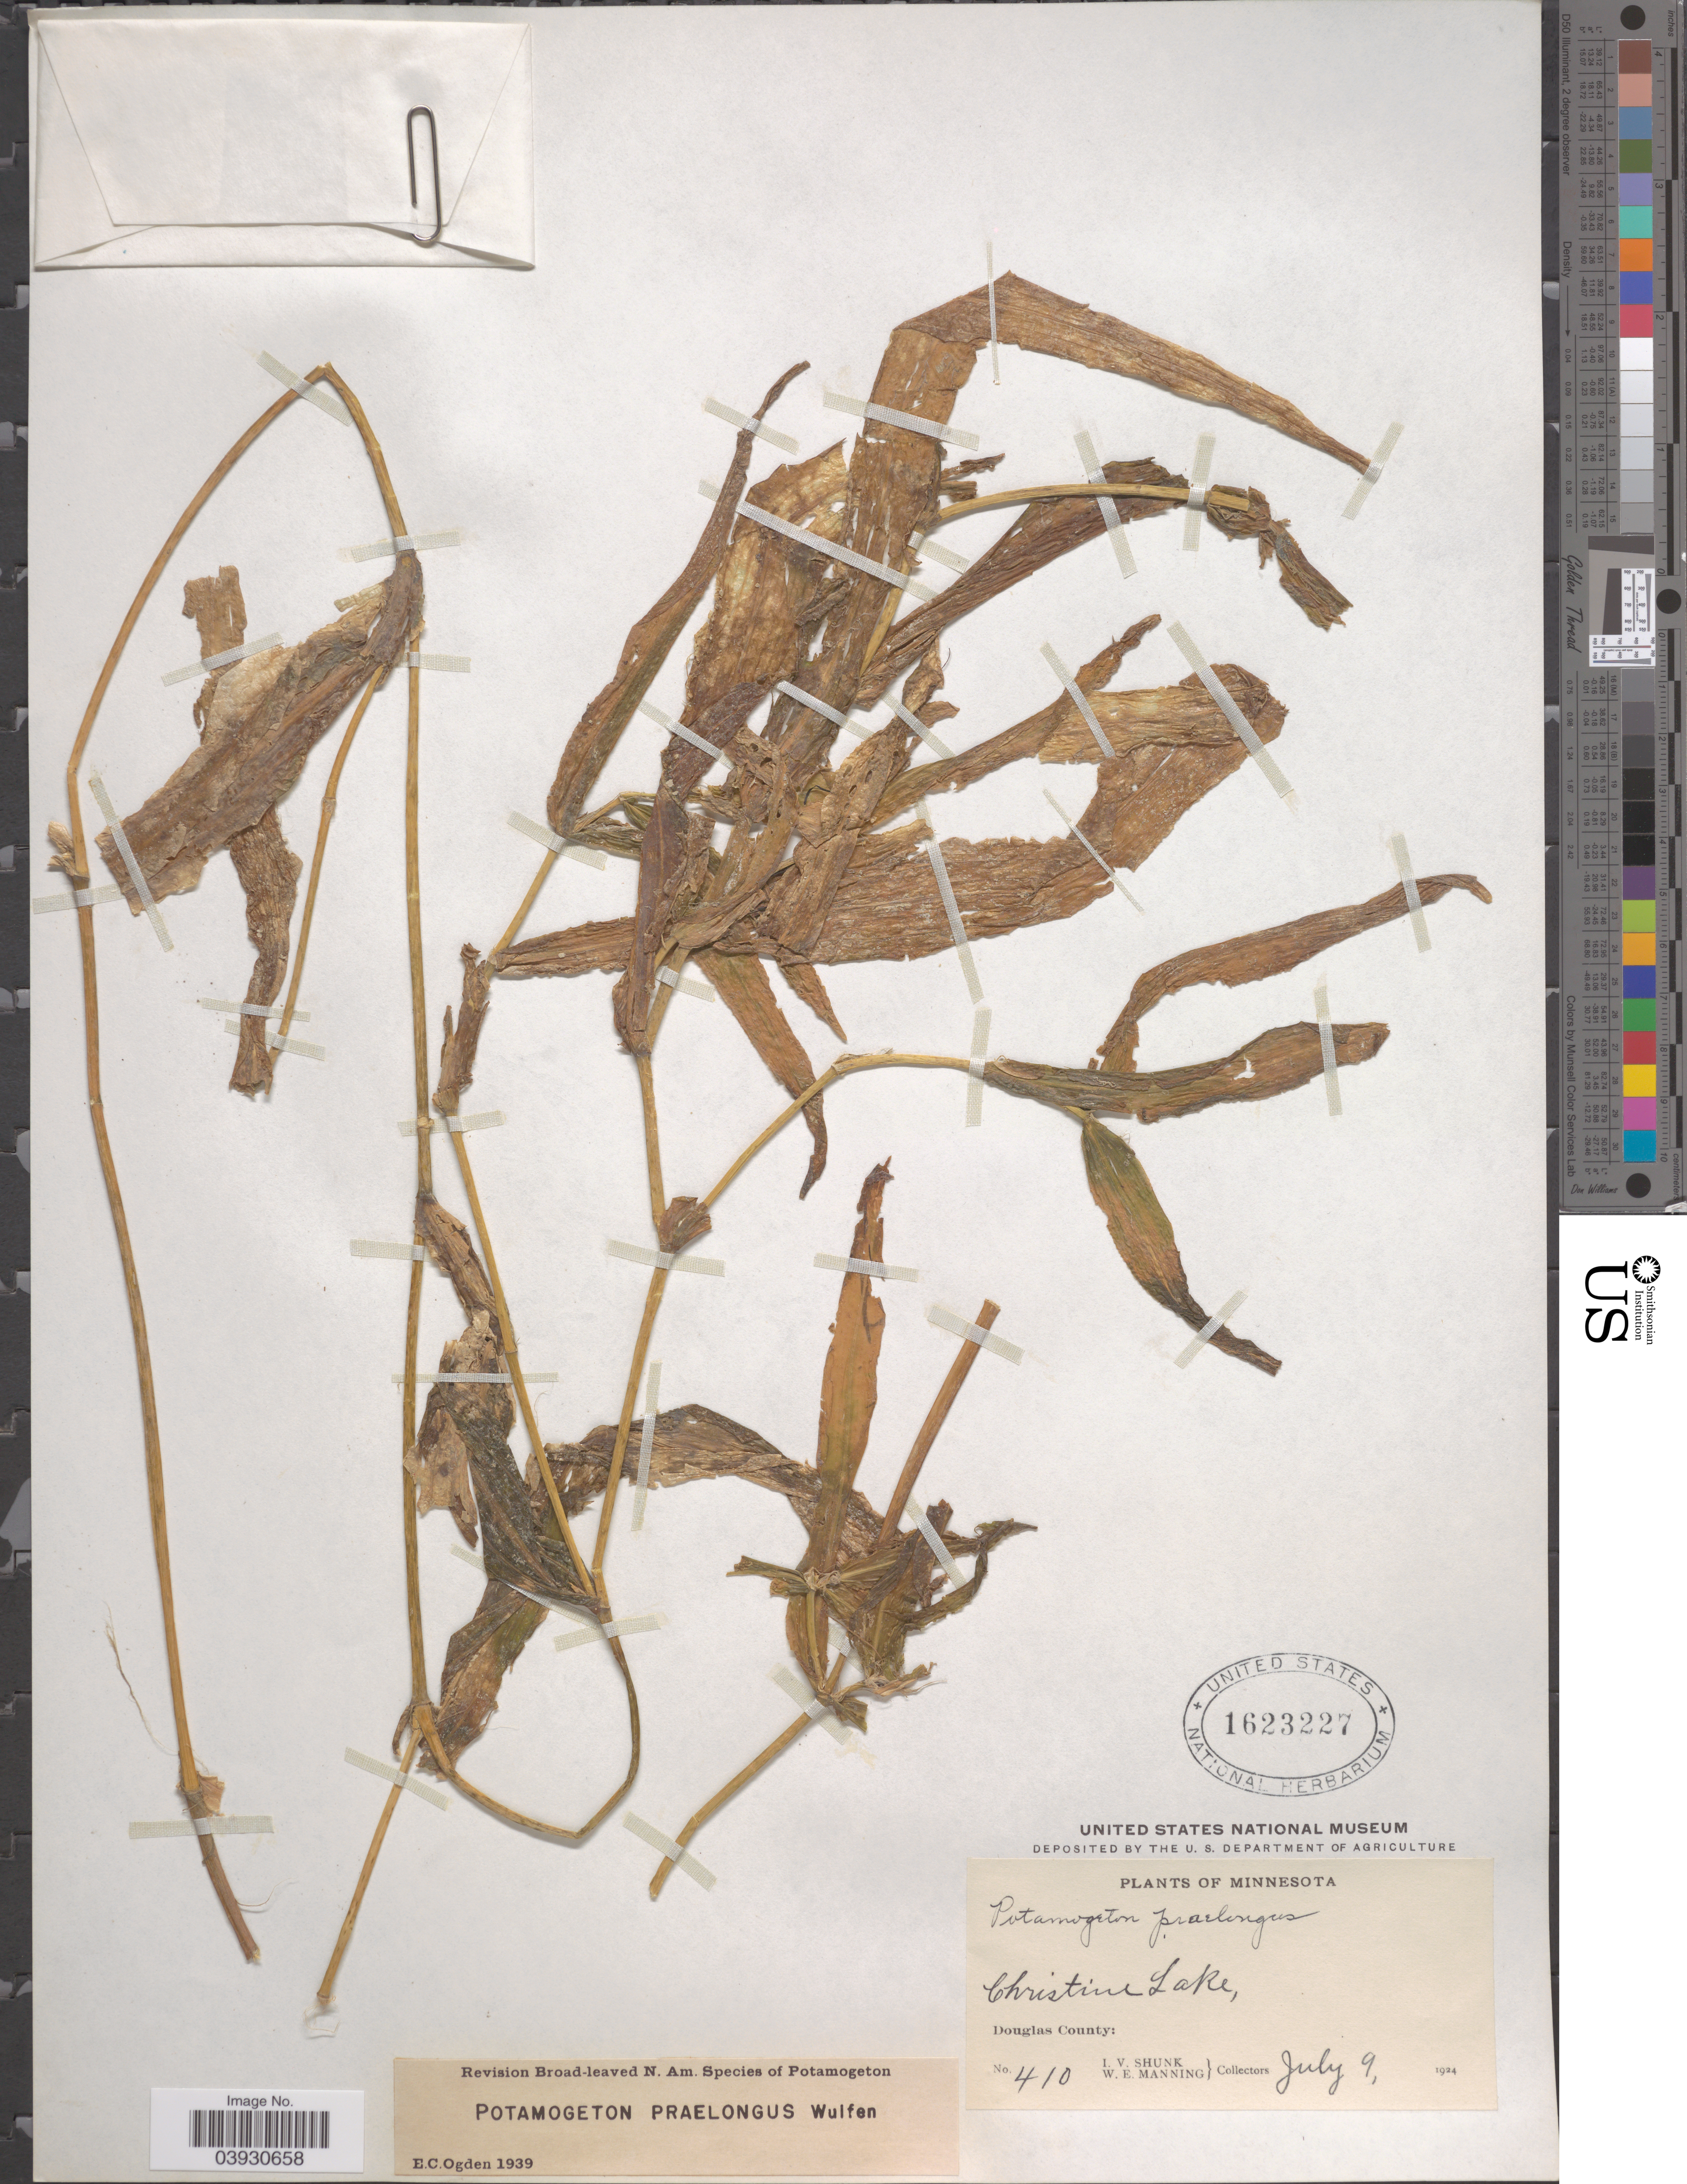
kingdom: Plantae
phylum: Tracheophyta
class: Liliopsida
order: Alismatales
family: Potamogetonaceae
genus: Potamogeton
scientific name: Potamogeton praelongus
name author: Wulfen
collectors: I. Shunk & W. Manning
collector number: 410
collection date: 1924-07-09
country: United States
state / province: Minnesota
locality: Christine Lake, Douglas County.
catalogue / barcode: US 1623227